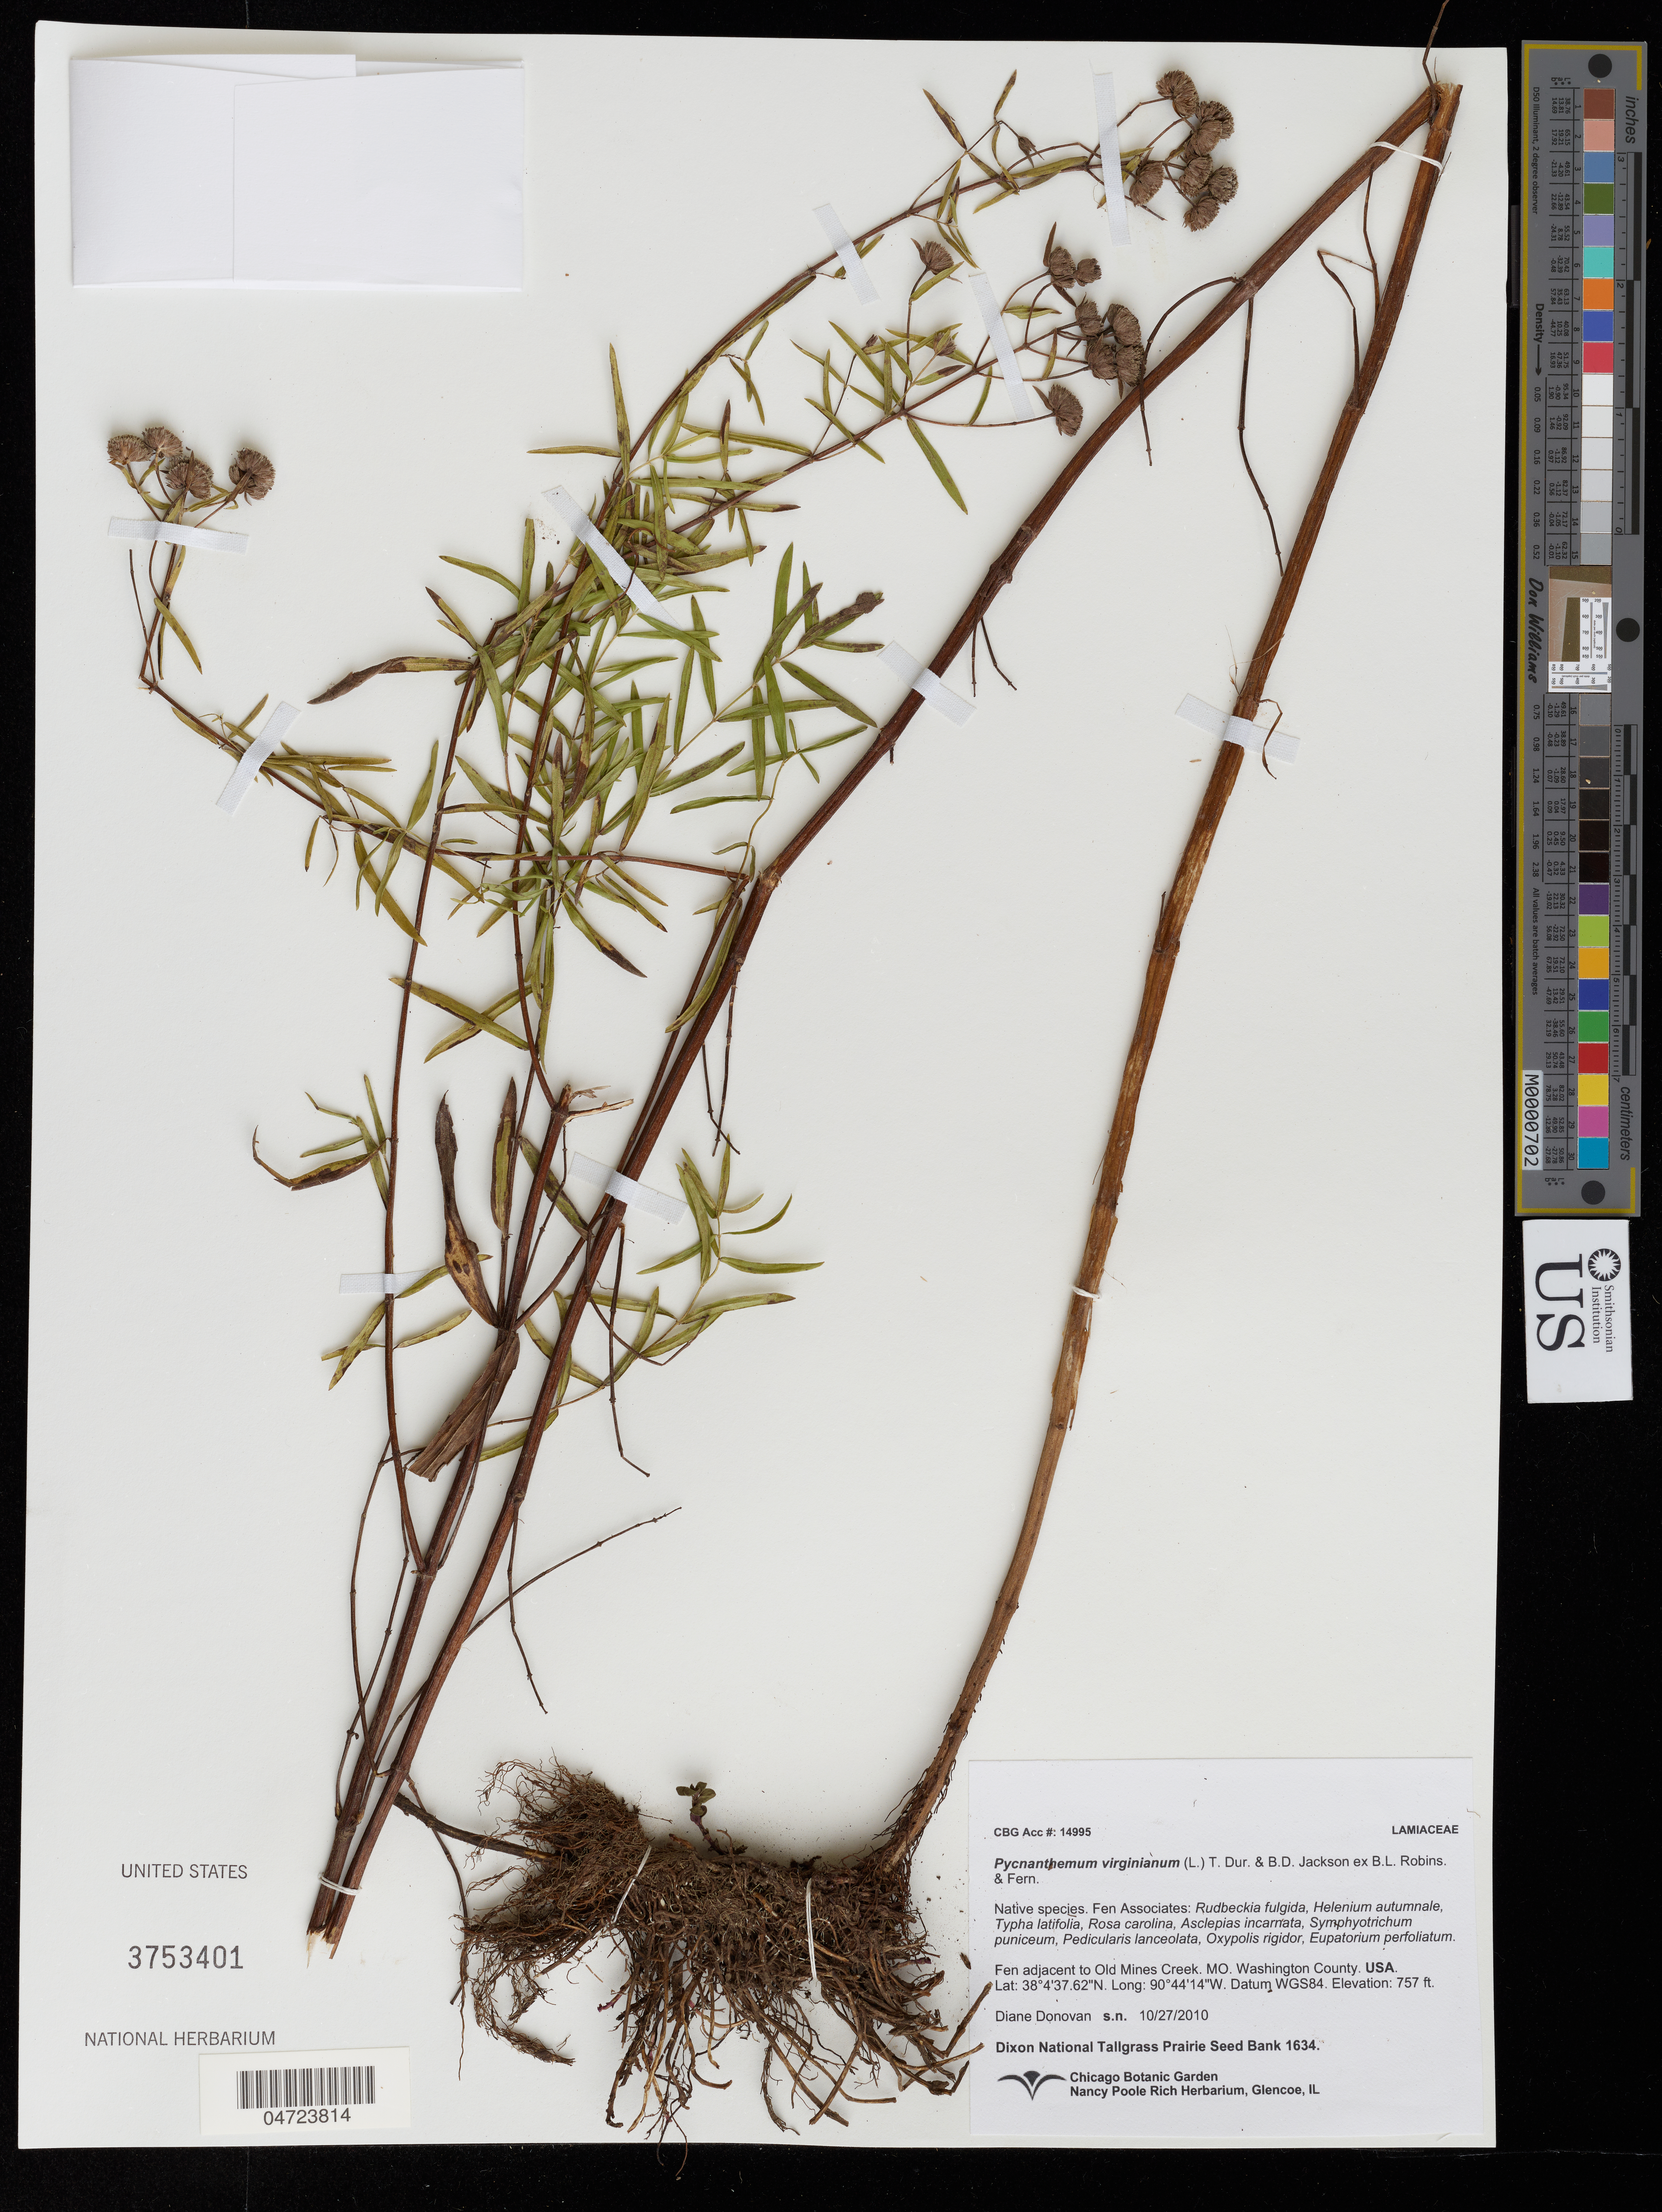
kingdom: Plantae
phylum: Tracheophyta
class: Magnoliopsida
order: Lamiales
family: Lamiaceae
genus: Pycnanthemum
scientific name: Pycnanthemum virginianum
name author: (L.) Durand & B.D. Jacks. ex B.L. Rob. & Fernald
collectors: D. Donovan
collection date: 2010-10-27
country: United States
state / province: Missouri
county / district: Washington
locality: Fen adjacent to Old Mines Creek. Washington County.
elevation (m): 231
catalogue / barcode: US 3753401